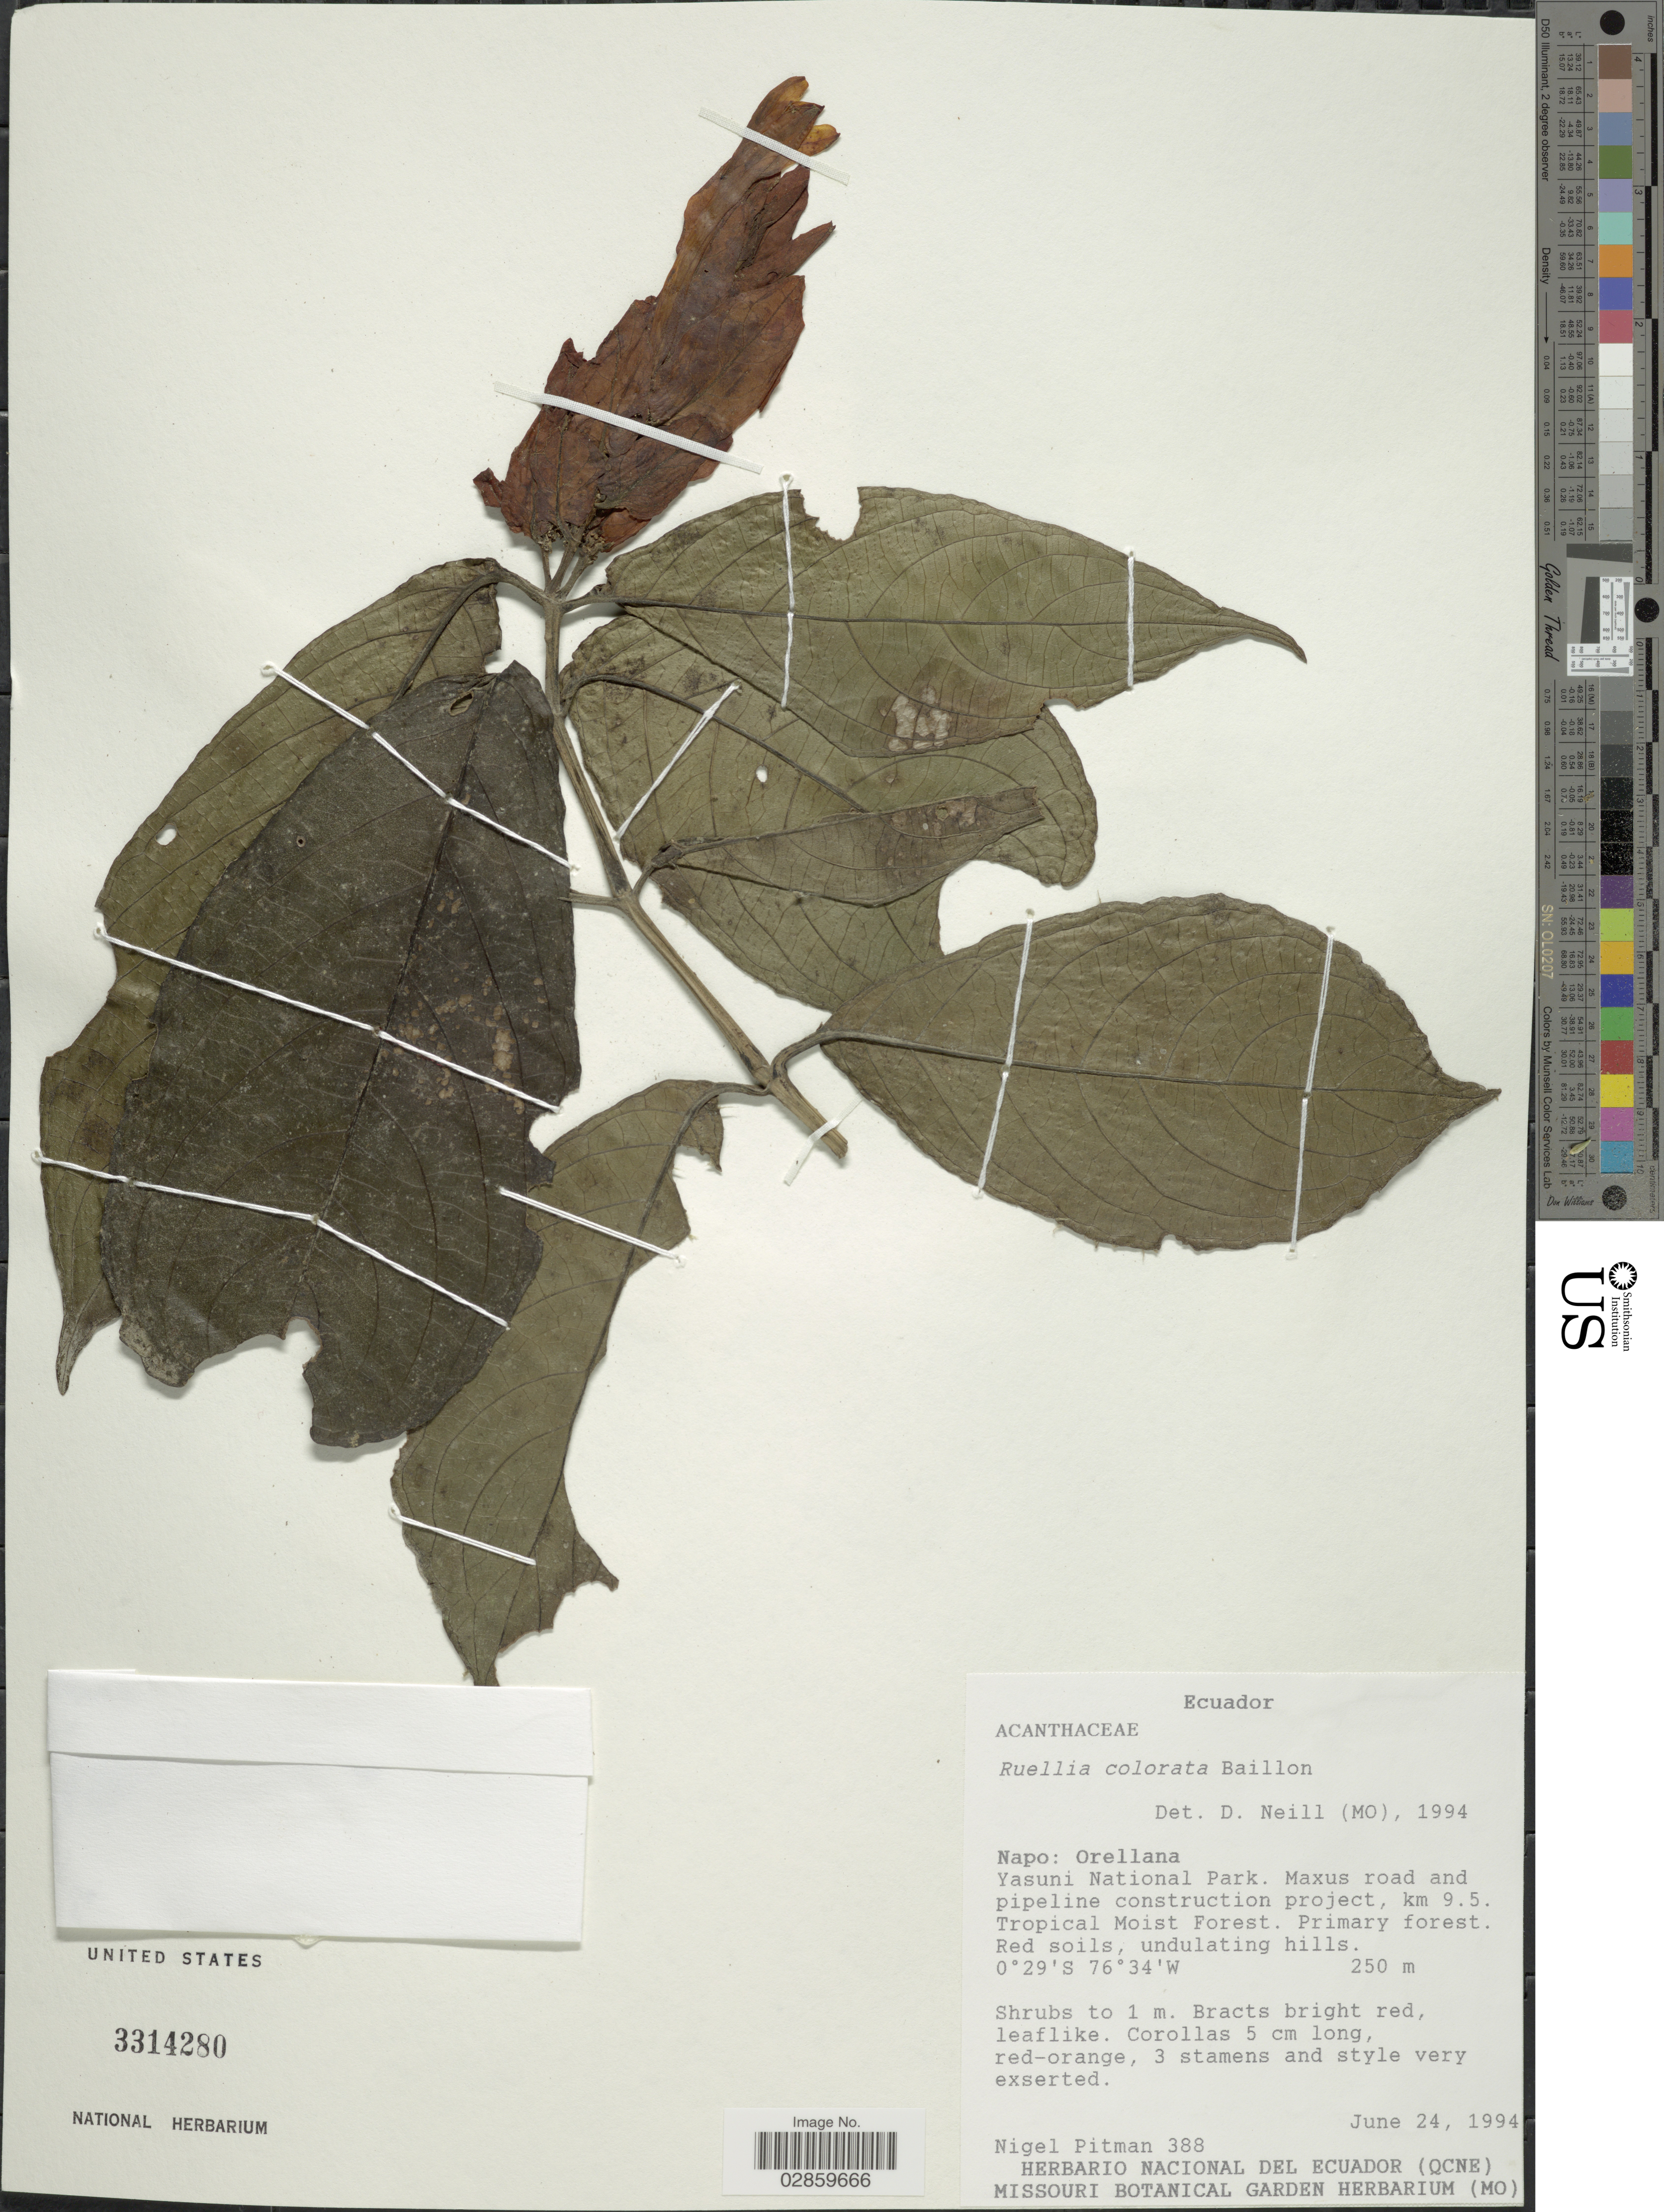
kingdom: Plantae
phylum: Tracheophyta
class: Magnoliopsida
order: Lamiales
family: Acanthaceae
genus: Ruellia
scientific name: Ruellia chartacea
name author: (T. Anderson) Wassh.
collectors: N. Pitman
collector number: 388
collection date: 1994-06-24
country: Ecuador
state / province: Napo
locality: Orellana. Yasuni National Park. Maxus road and pipeline construction project, km 9.5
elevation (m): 250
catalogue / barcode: US 3314280